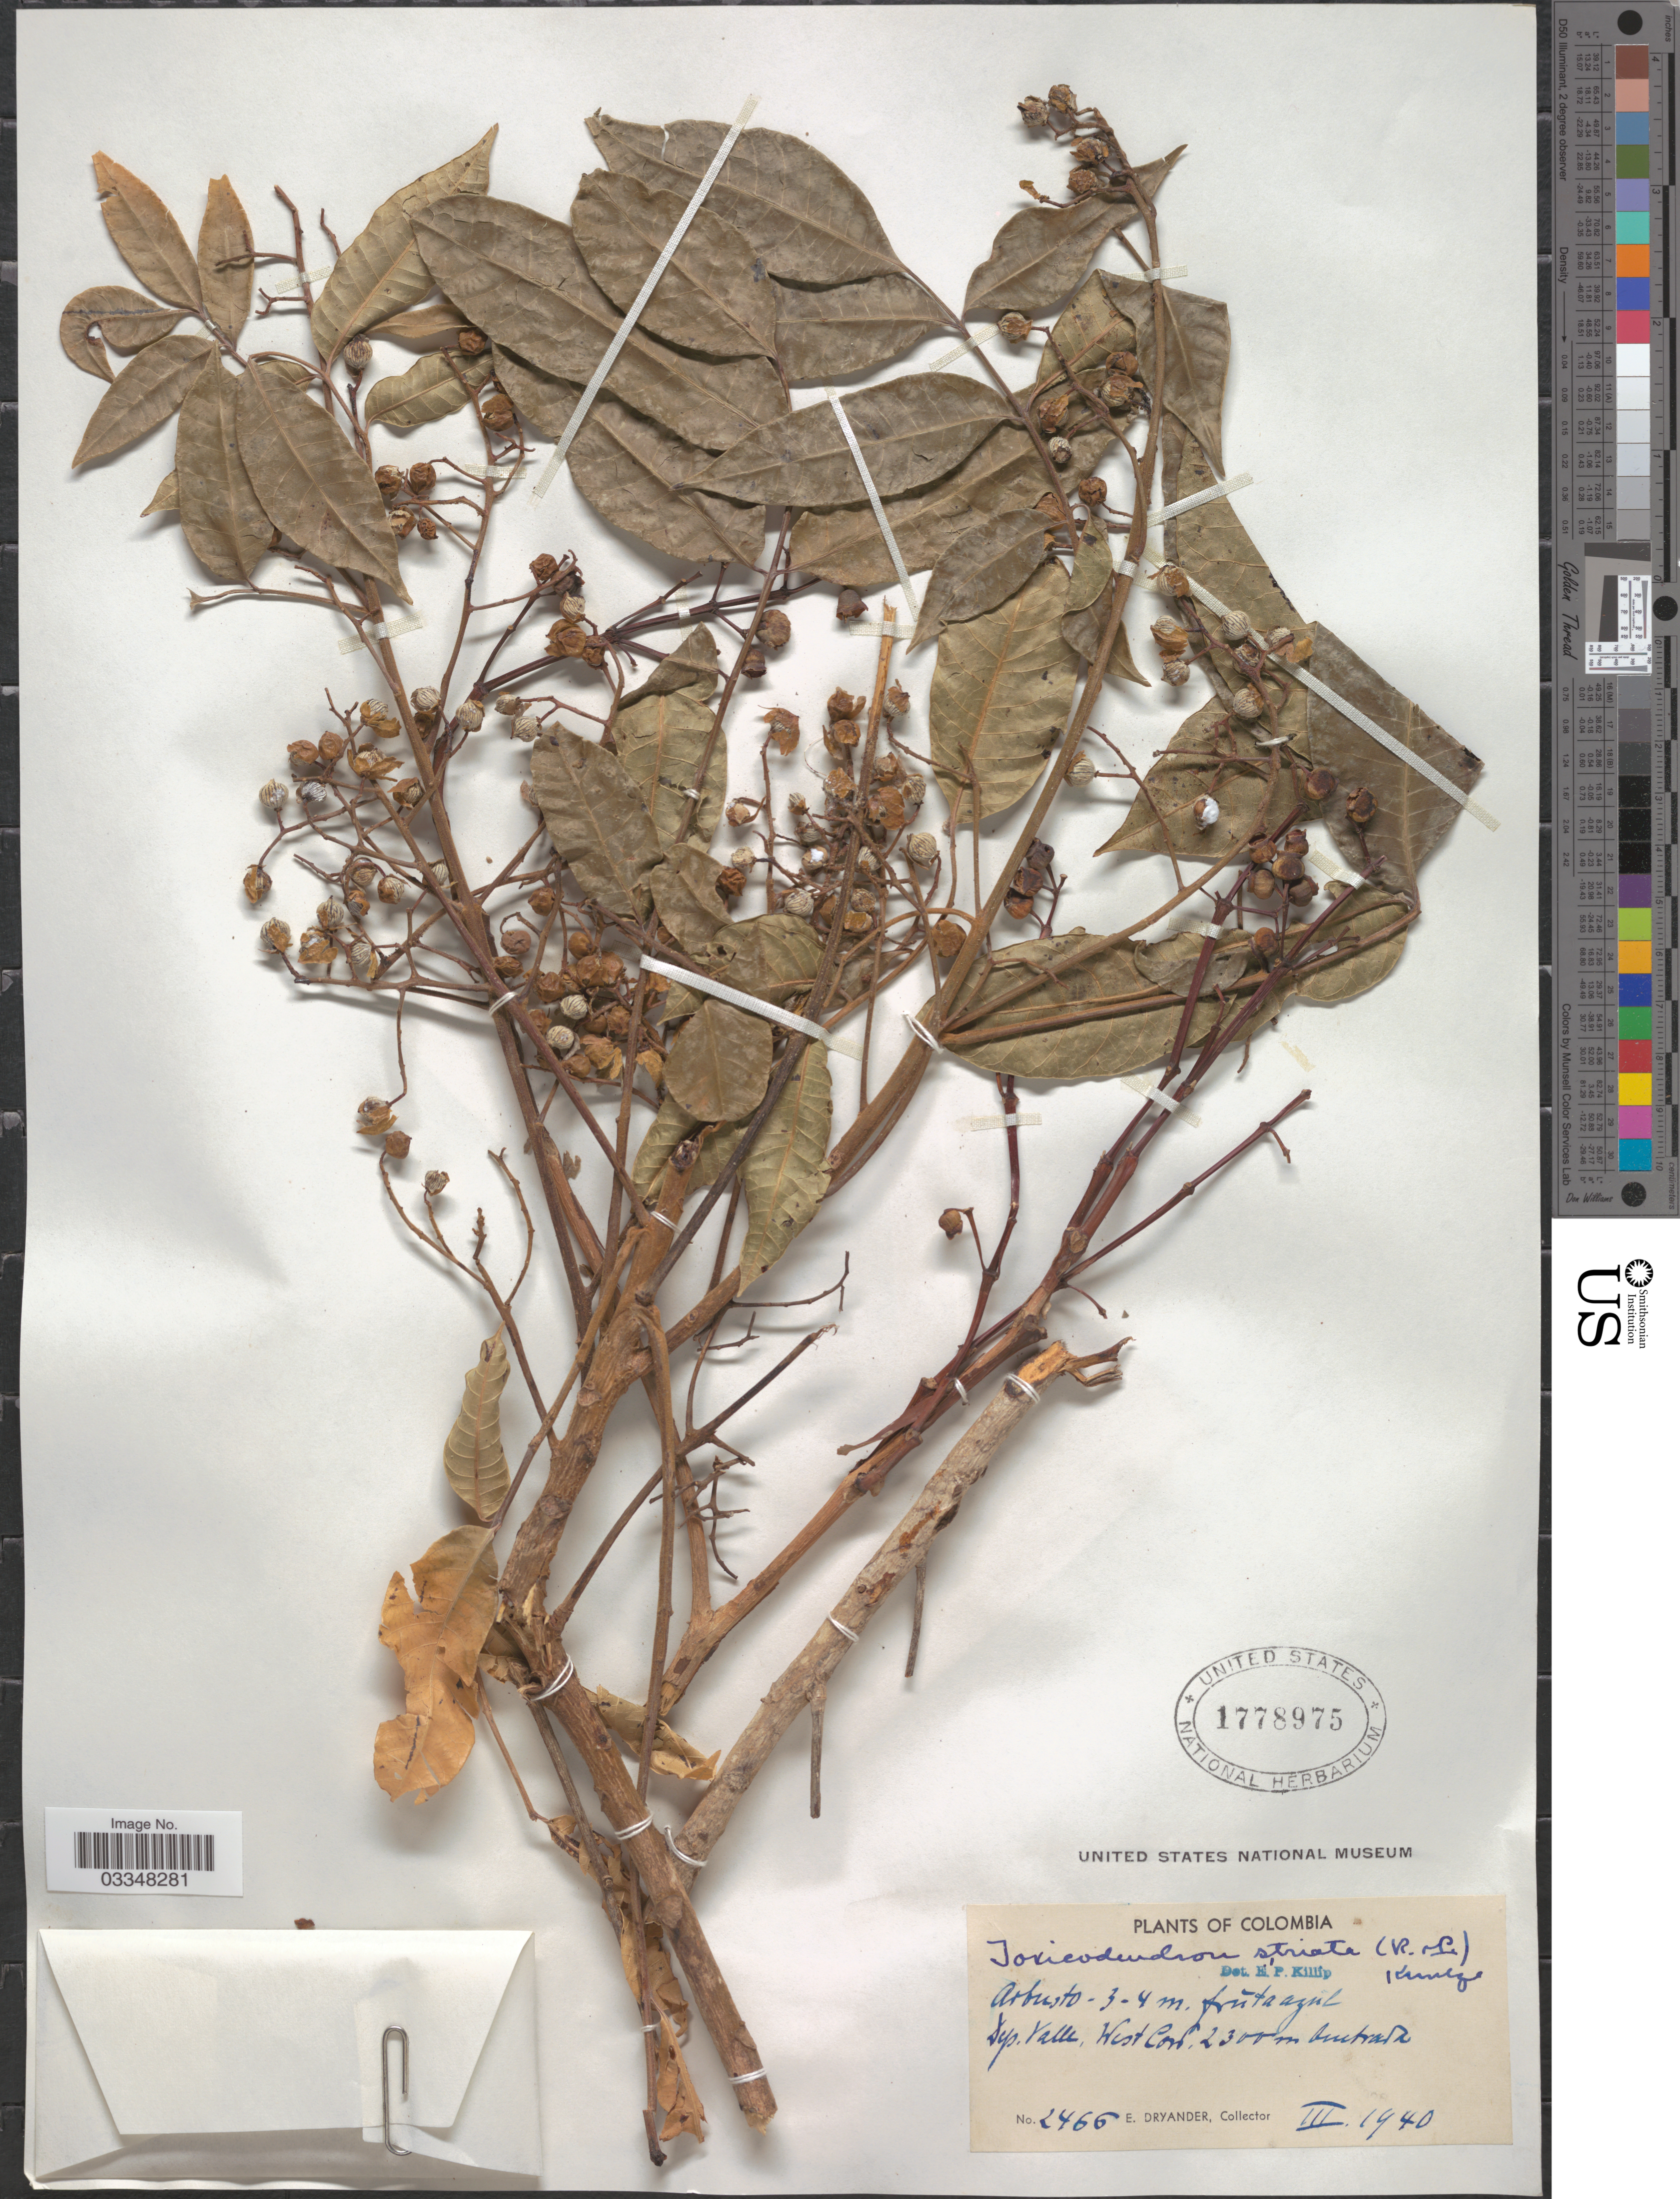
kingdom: Plantae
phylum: Tracheophyta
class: Magnoliopsida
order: Sapindales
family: Anacardiaceae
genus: Toxicodendron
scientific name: Toxicodendron striatum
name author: (Ruiz & Pav.) Kuntze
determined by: Mitchell, John D.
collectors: E. Dryander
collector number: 2466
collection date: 1940-03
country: Colombia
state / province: Valle del Cauca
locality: Dep. Valle, West Cord. Autrasa. [unsure placement]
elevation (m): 2300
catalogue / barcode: US 1778975